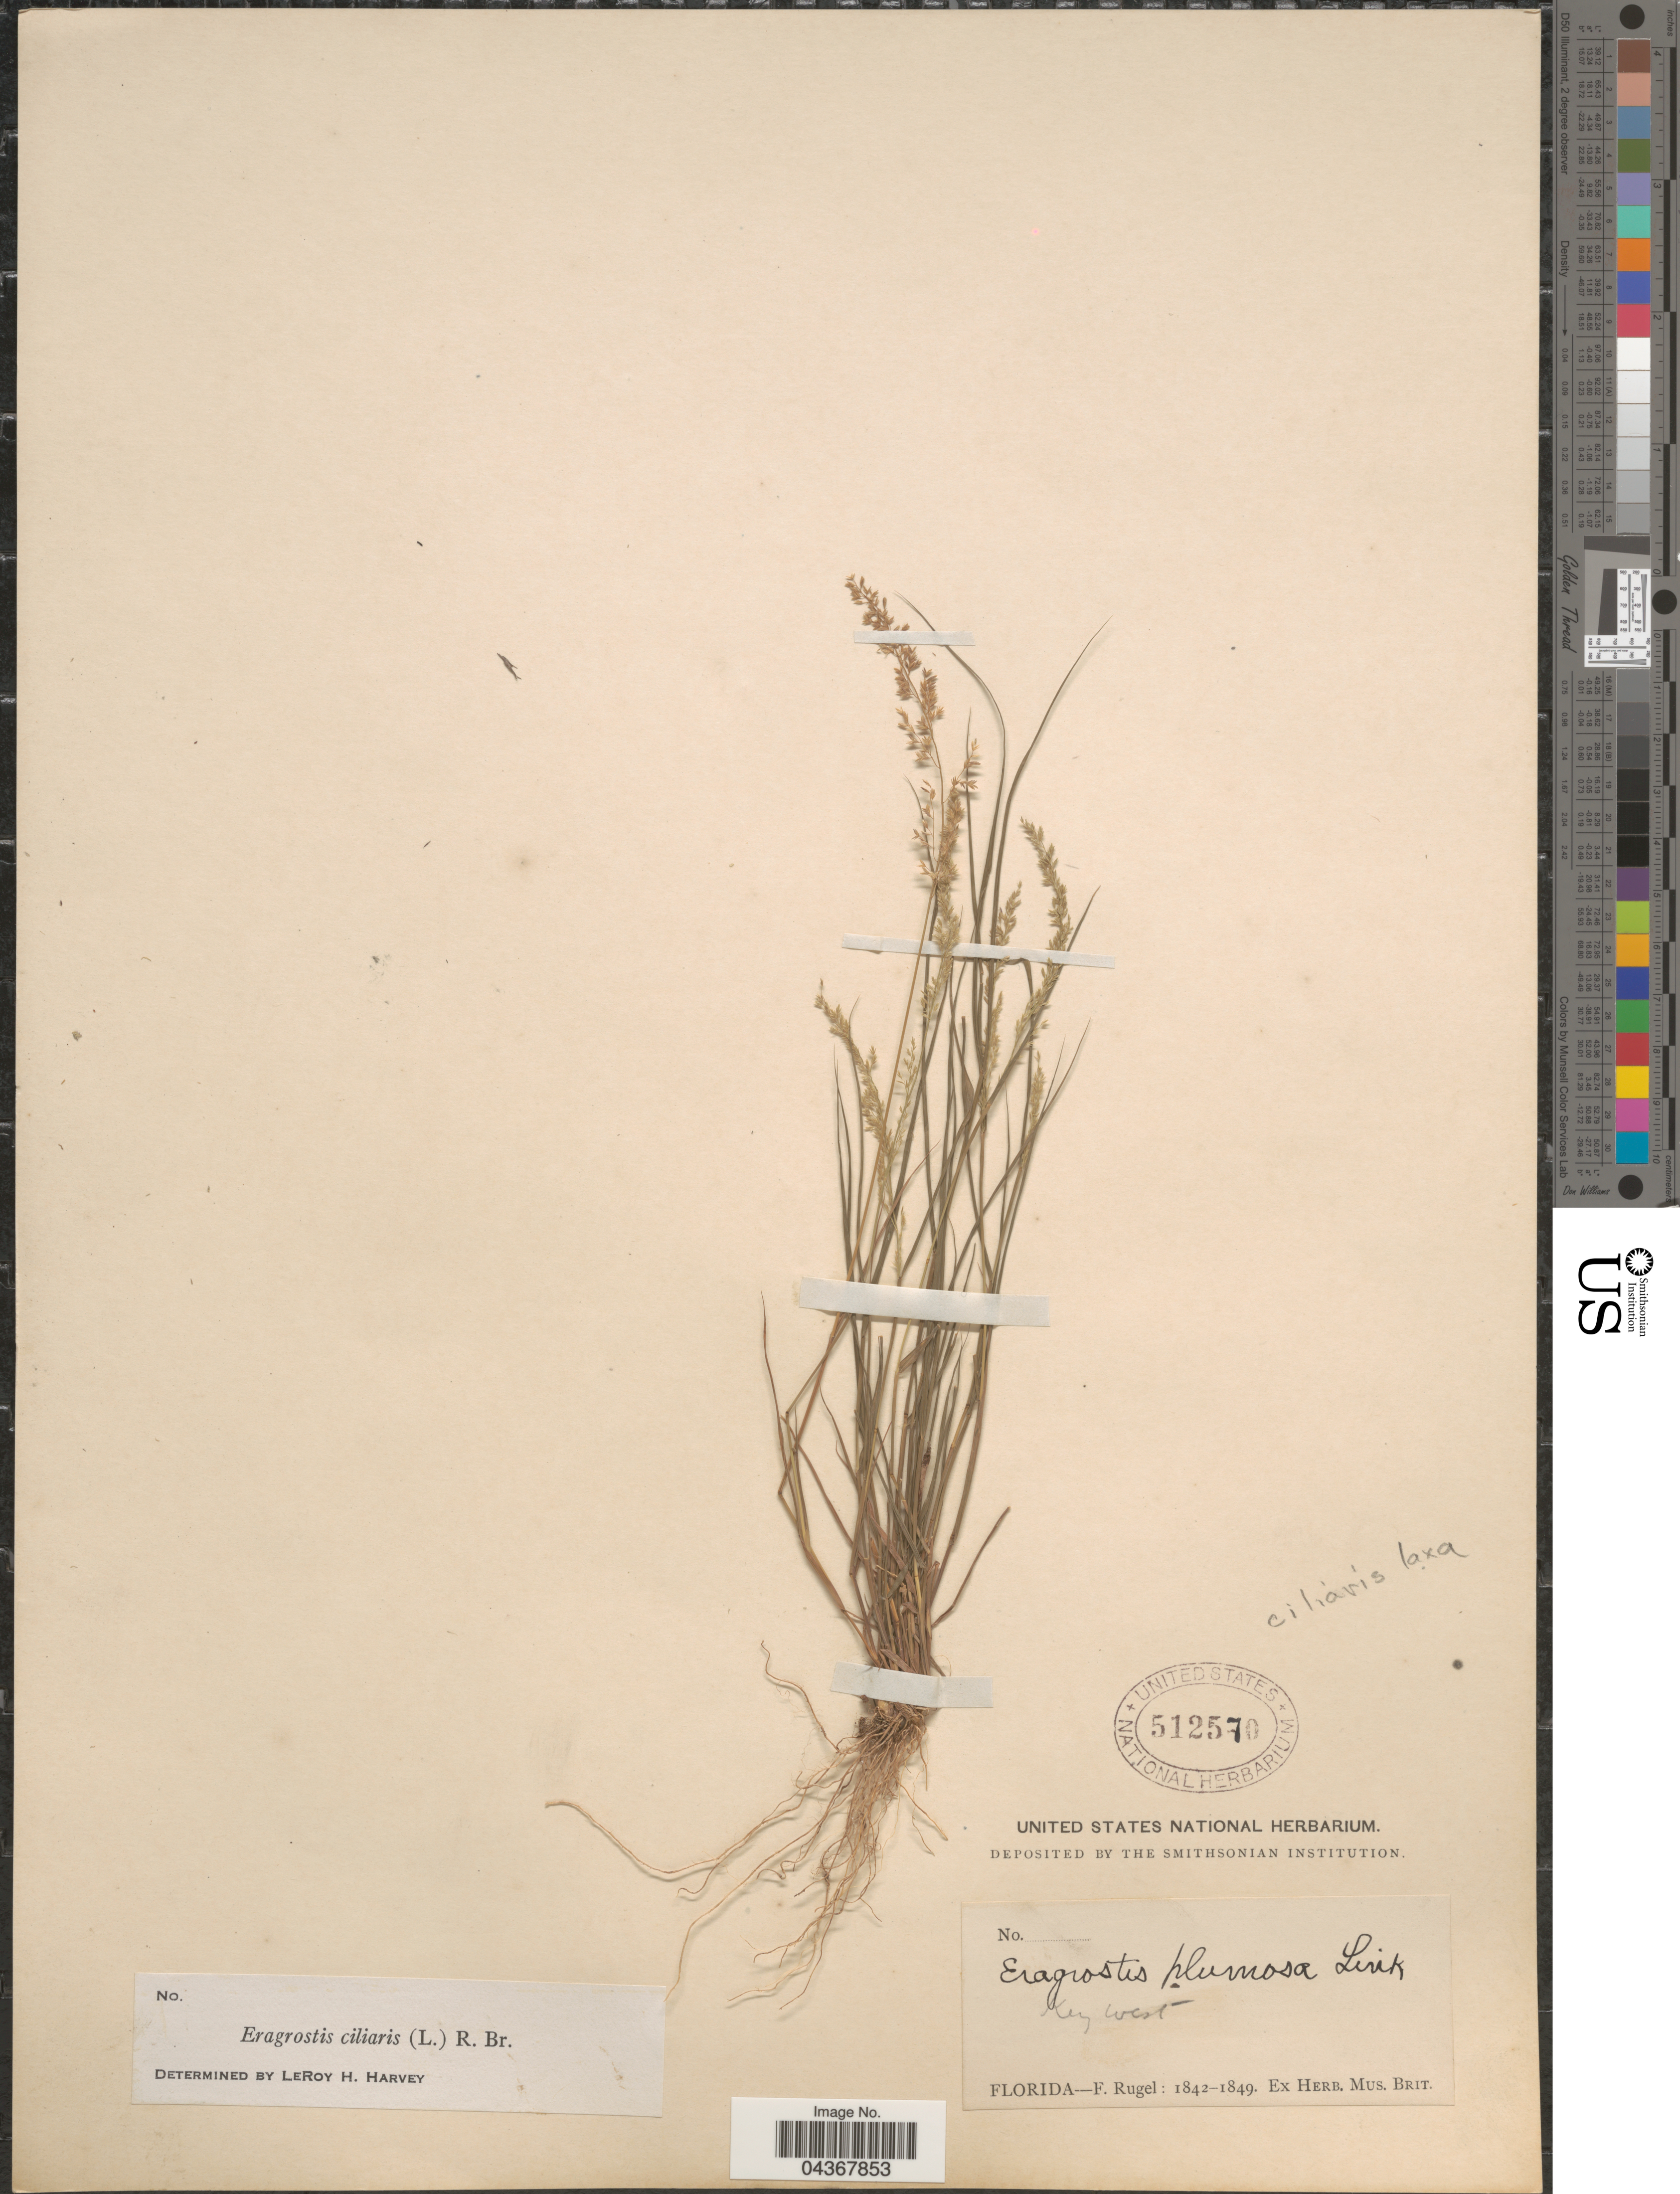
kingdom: Plantae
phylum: Tracheophyta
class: Liliopsida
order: Poales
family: Poaceae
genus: Eragrostis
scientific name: Eragrostis ciliaris var. laxa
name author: Kuntze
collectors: F. Rugel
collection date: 1842/1849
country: United States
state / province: Florida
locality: Key West.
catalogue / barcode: US 512570